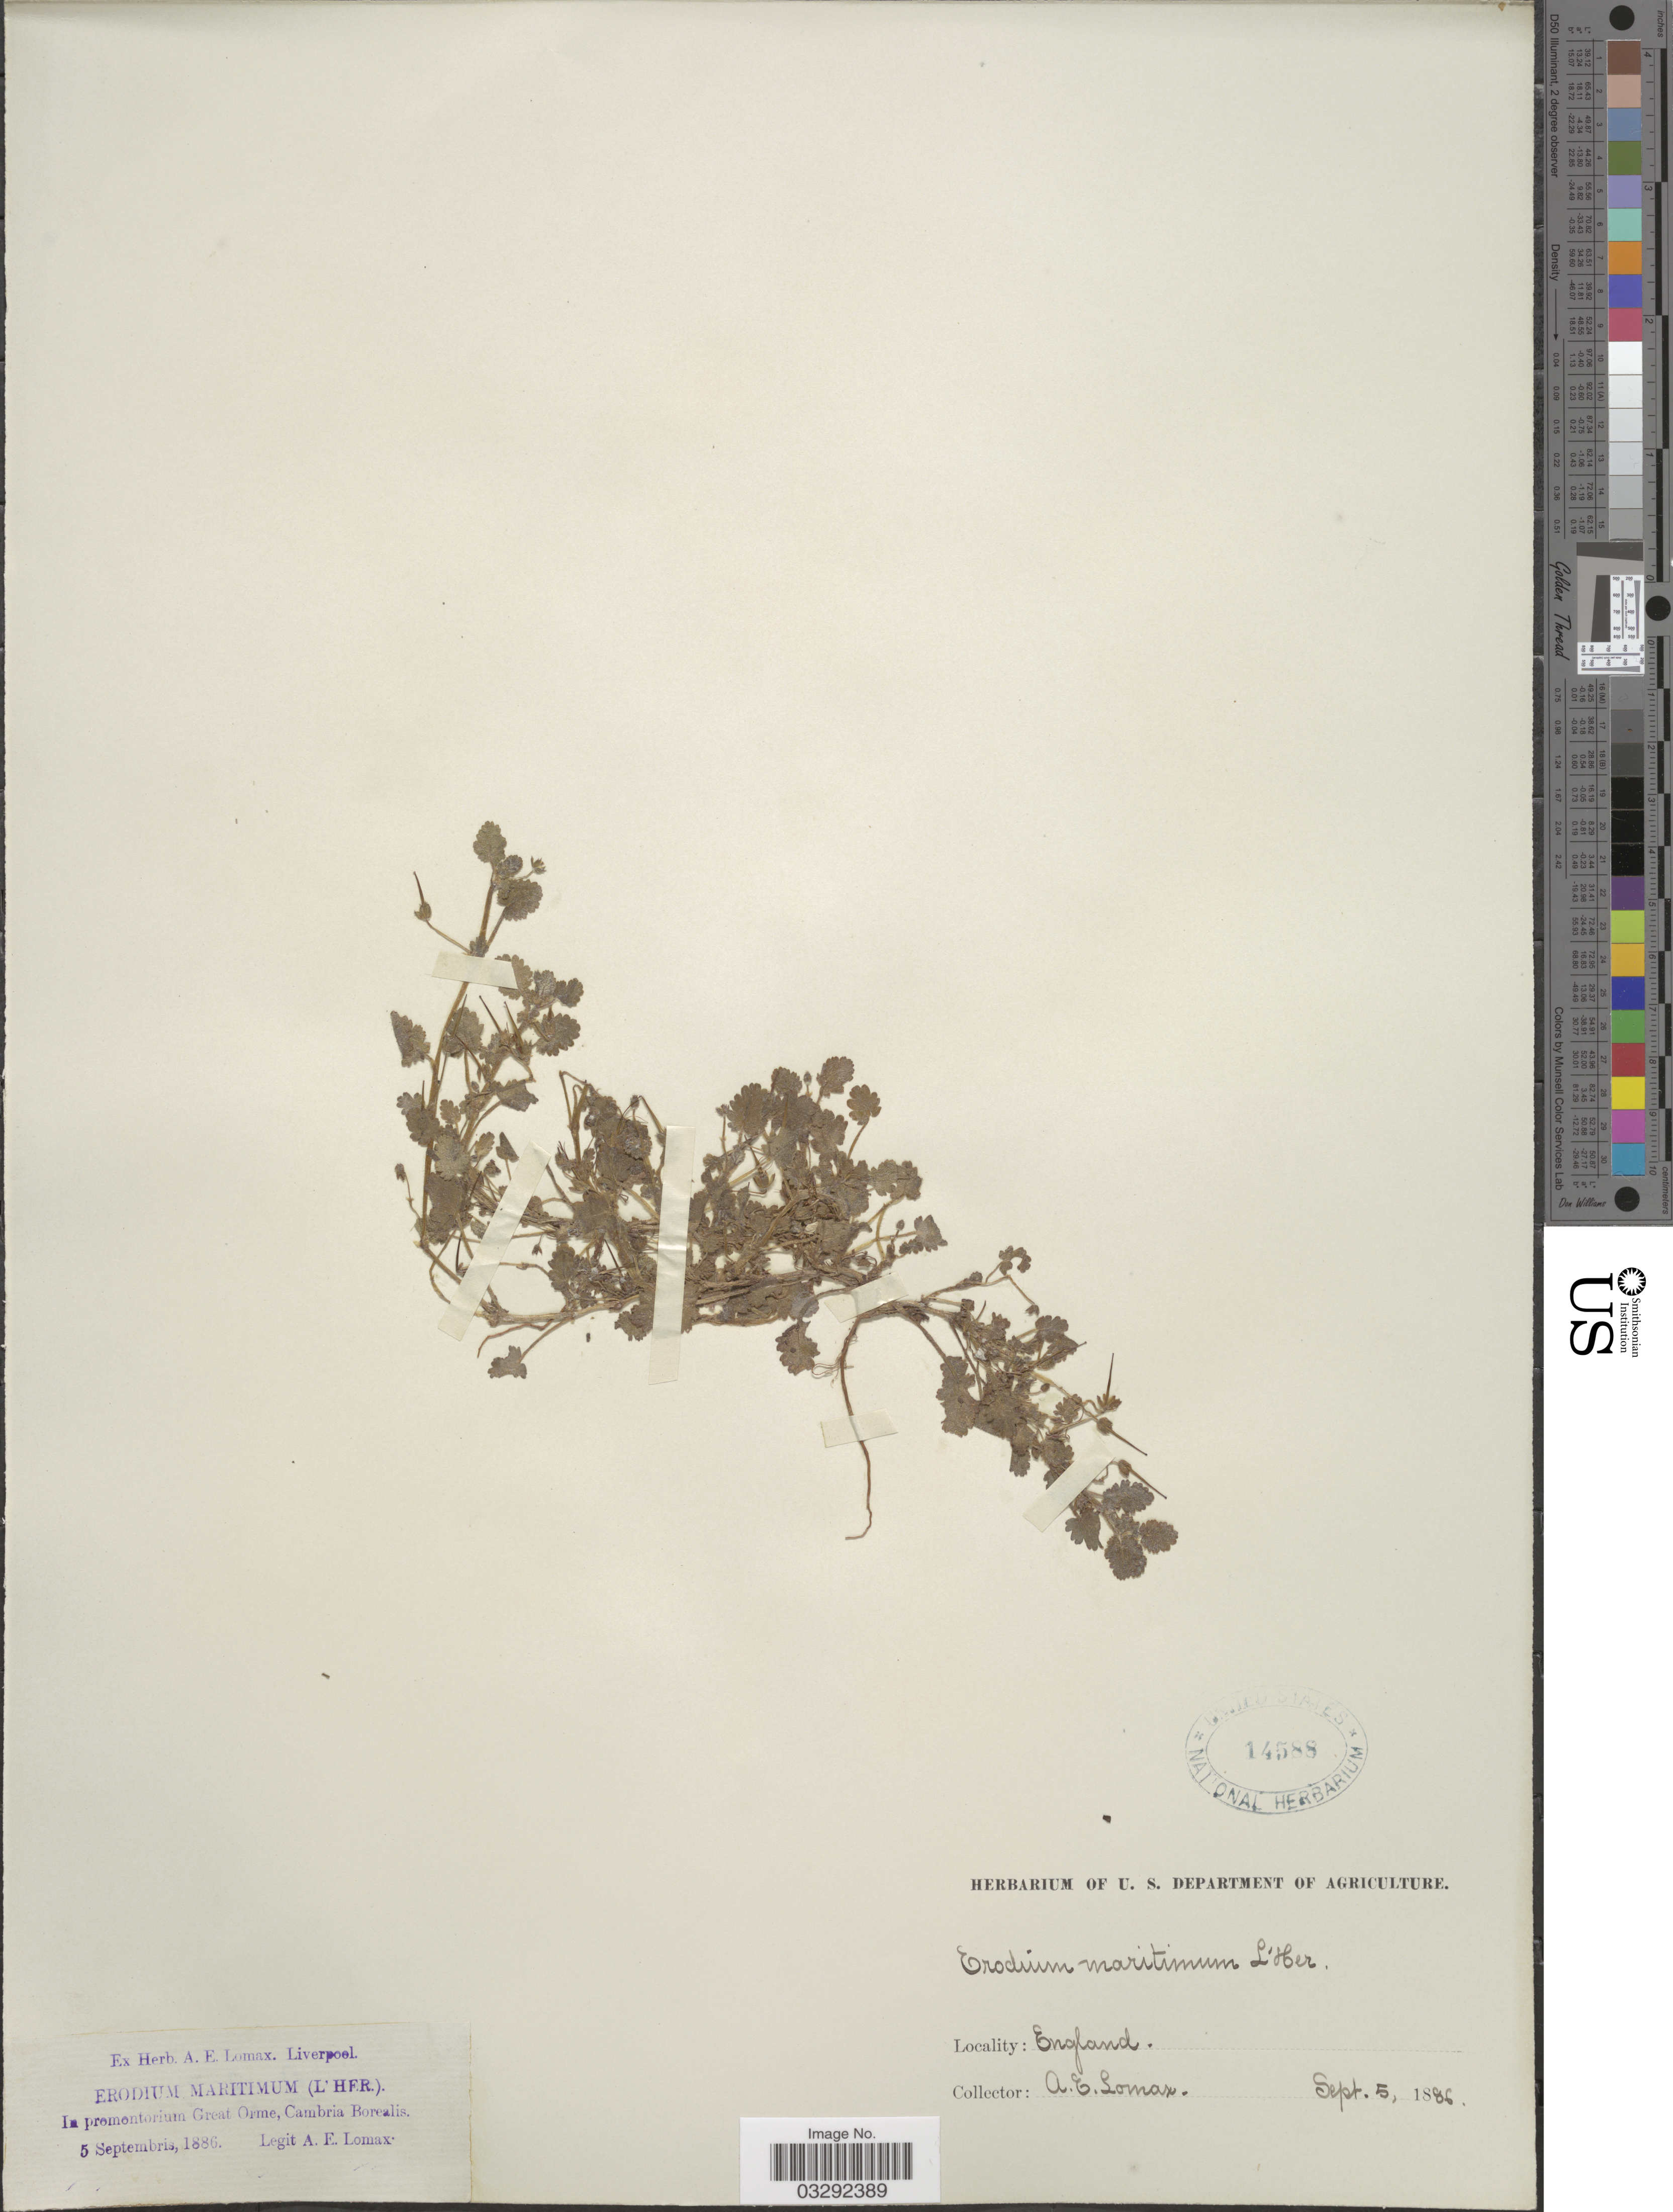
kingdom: Plantae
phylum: Tracheophyta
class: Magnoliopsida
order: Geraniales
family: Geraniaceae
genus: Erodium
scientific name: Erodium maritimum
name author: L'Hér. ex Aiton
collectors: A. Lomax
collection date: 1886-09-05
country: United Kingdom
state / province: England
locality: In promontorium Great Orme, Cambria Borealis.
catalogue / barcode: US 14588